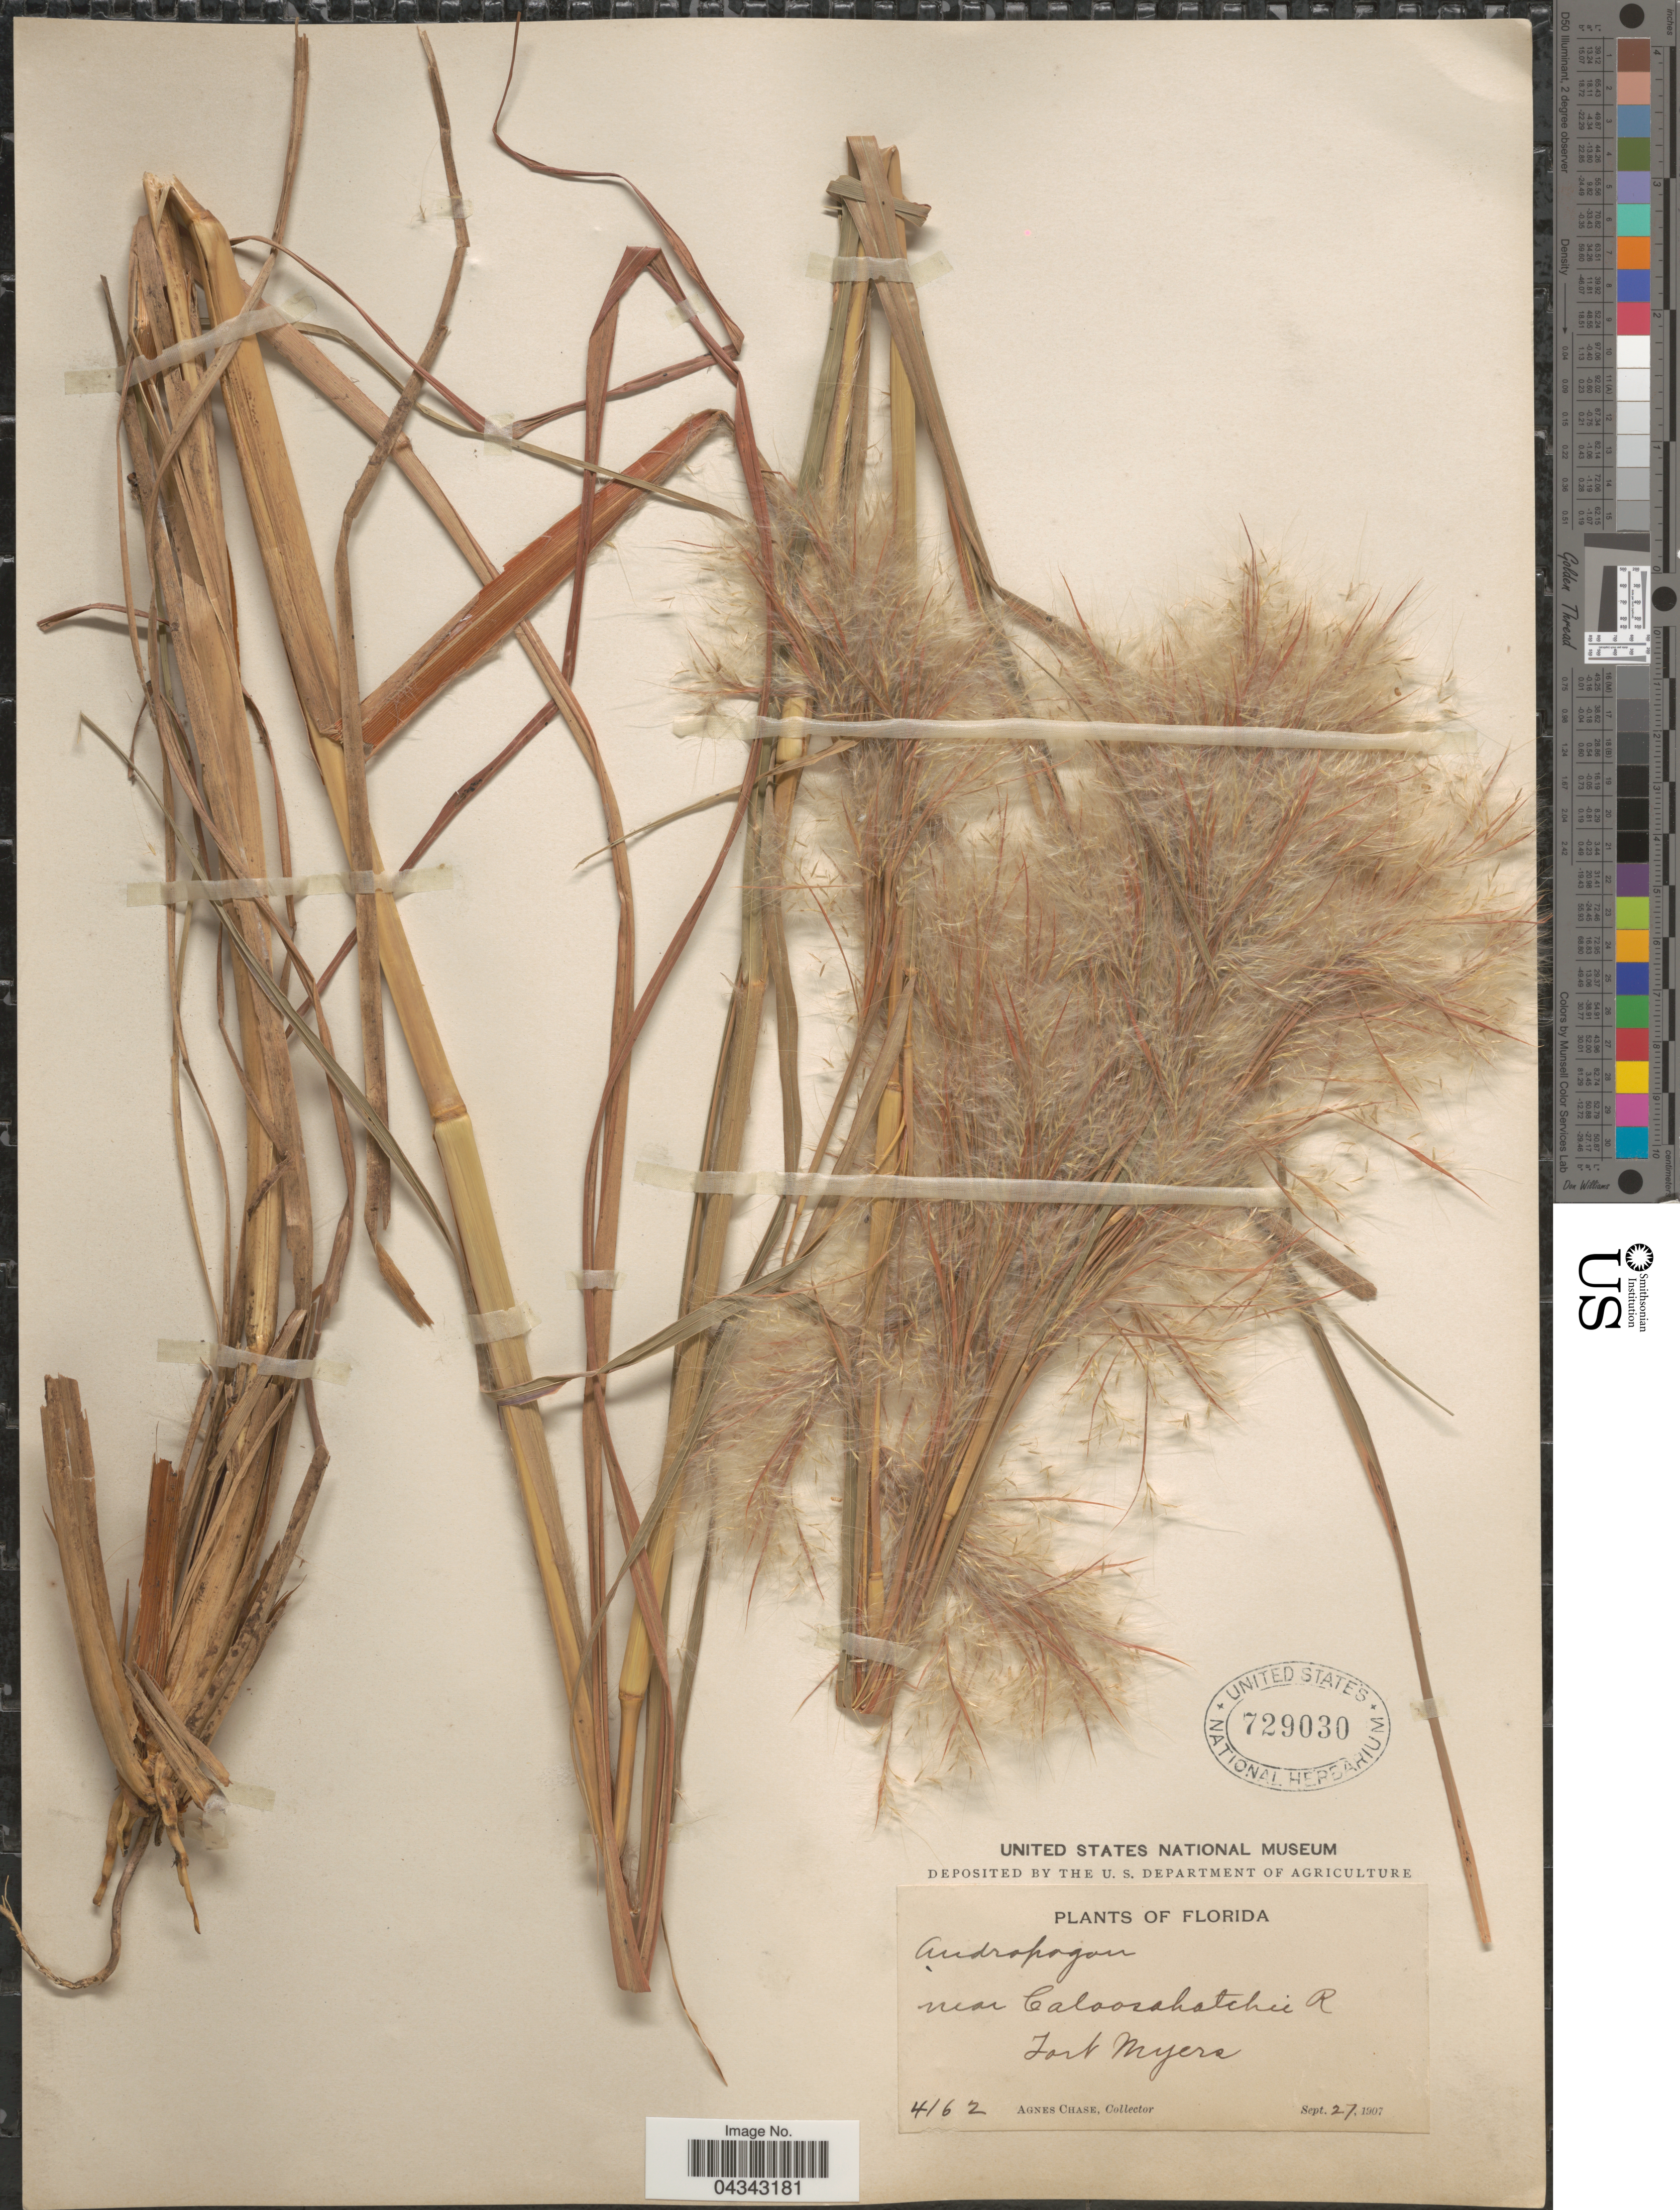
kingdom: Plantae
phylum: Tracheophyta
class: Liliopsida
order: Poales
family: Poaceae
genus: Andropogon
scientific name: Andropogon glomeratus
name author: (Walter) Britton, Stearns & Poggenb.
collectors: A. Chase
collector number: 4162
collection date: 1907-09-27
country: United States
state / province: Florida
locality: Near Caloosahatchie R. Fort Myers.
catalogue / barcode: US 729030